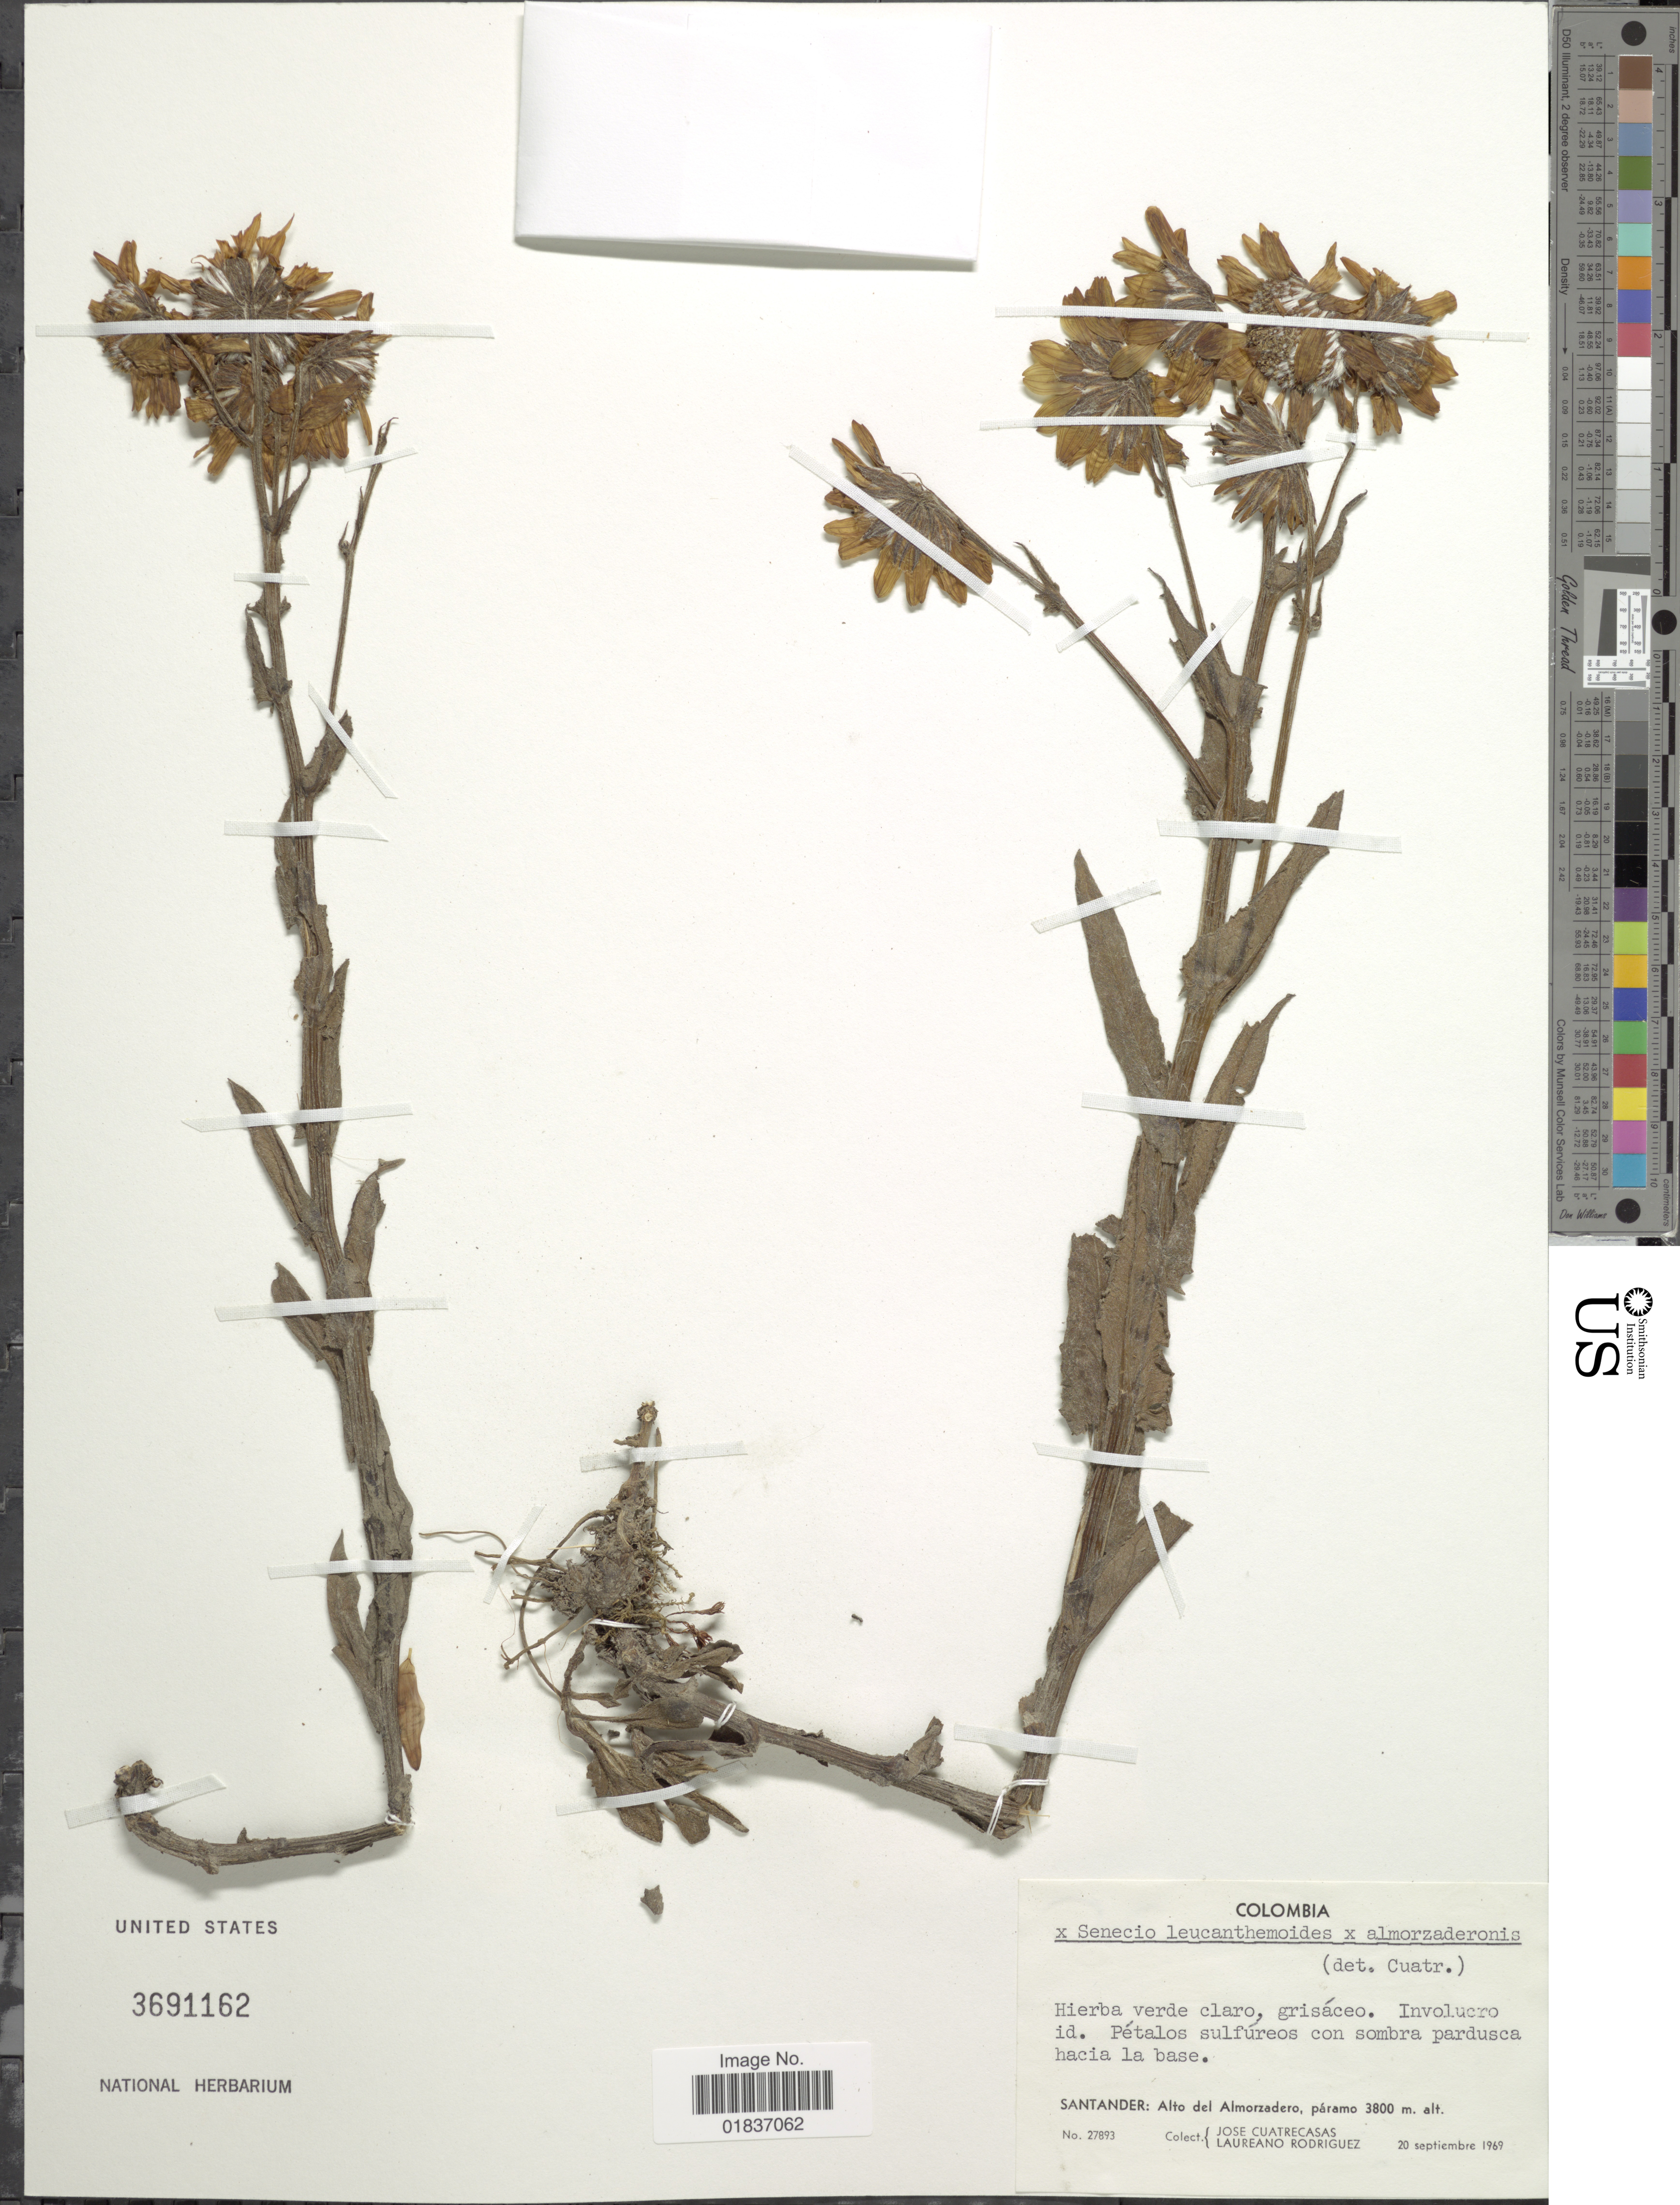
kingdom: Plantae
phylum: Tracheophyta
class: Magnoliopsida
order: Asterales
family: Asteraceae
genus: Senecio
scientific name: Senecio leucanthemioides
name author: Cuatrec.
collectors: J. Cuatrecasas & L. Rodriguez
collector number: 27893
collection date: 1969-09-20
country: Colombia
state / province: Santander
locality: Santander: Alto del Almorzadero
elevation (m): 3800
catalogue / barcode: US 3691162